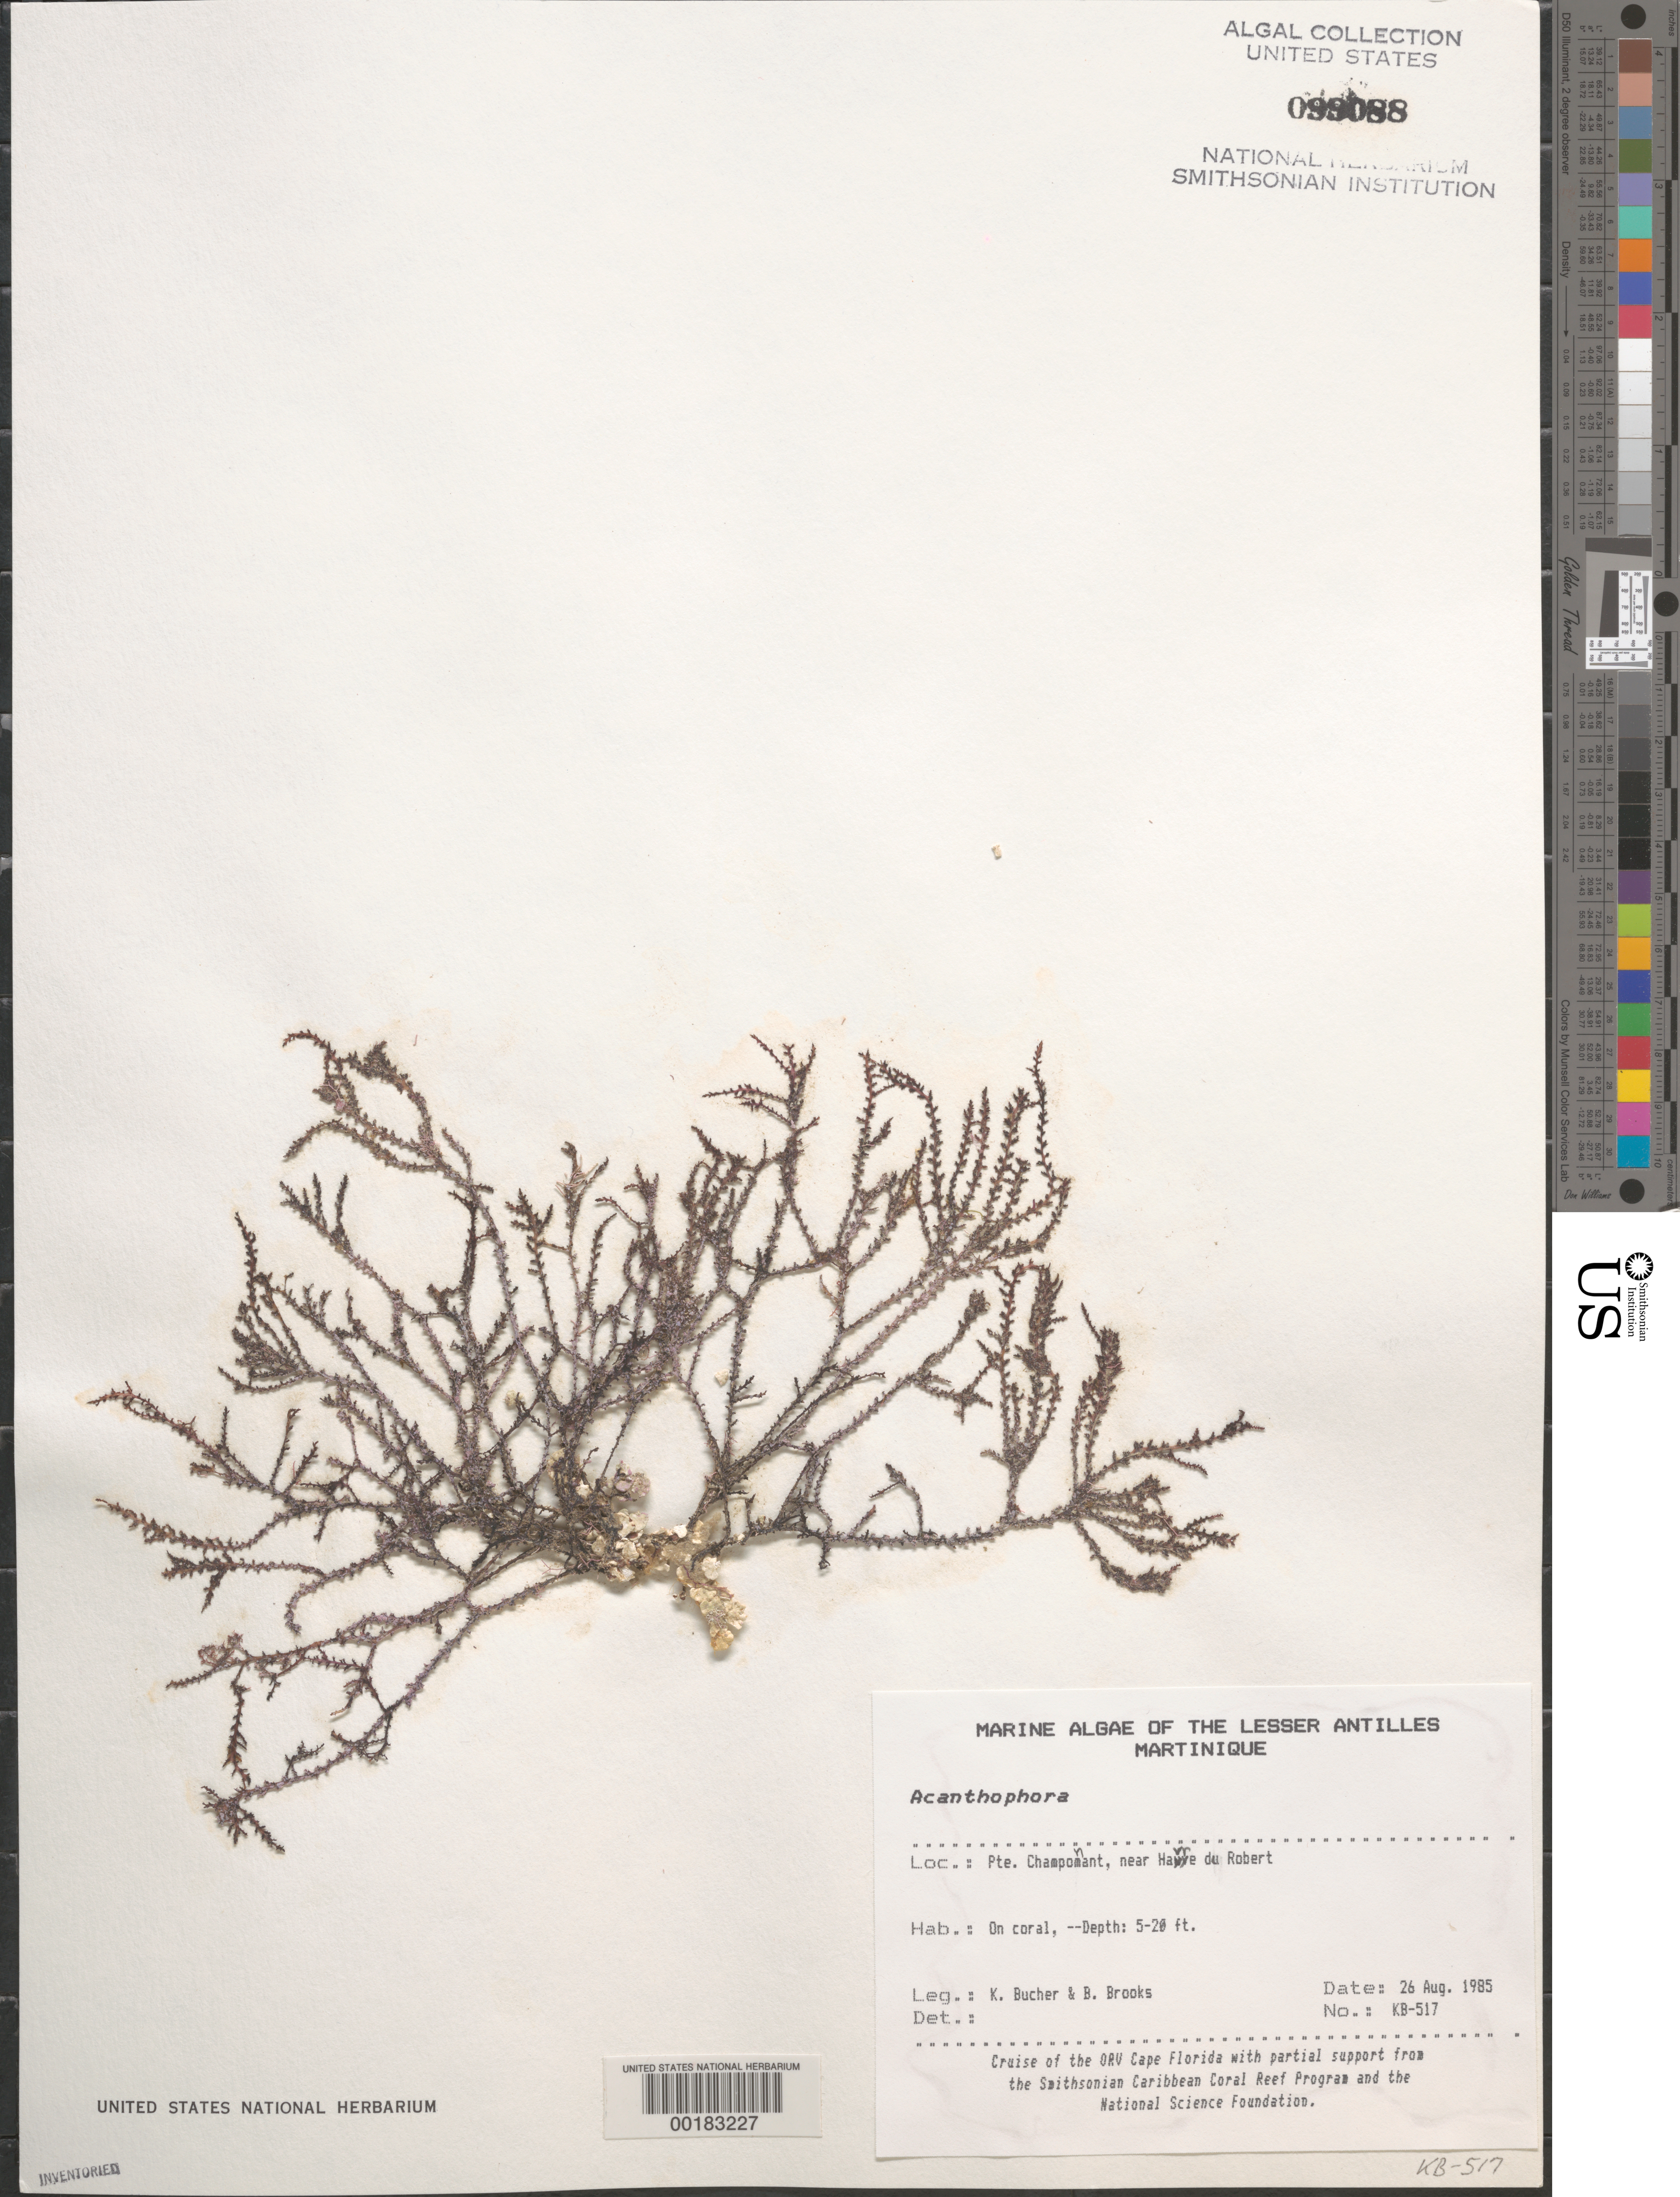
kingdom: Plantae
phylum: Rhodophyta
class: Florideophyceae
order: Ceramiales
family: Rhodomelaceae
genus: Acanthophora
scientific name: Acanthophora sp.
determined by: Norris, J. N.; Bucher, K. E.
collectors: K. E. Bucher & B. Brooks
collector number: Kb-517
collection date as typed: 26 Aug 1985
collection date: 1985-08-26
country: Martinique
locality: Pointe Champonant, near Havre du Robert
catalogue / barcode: US 99088